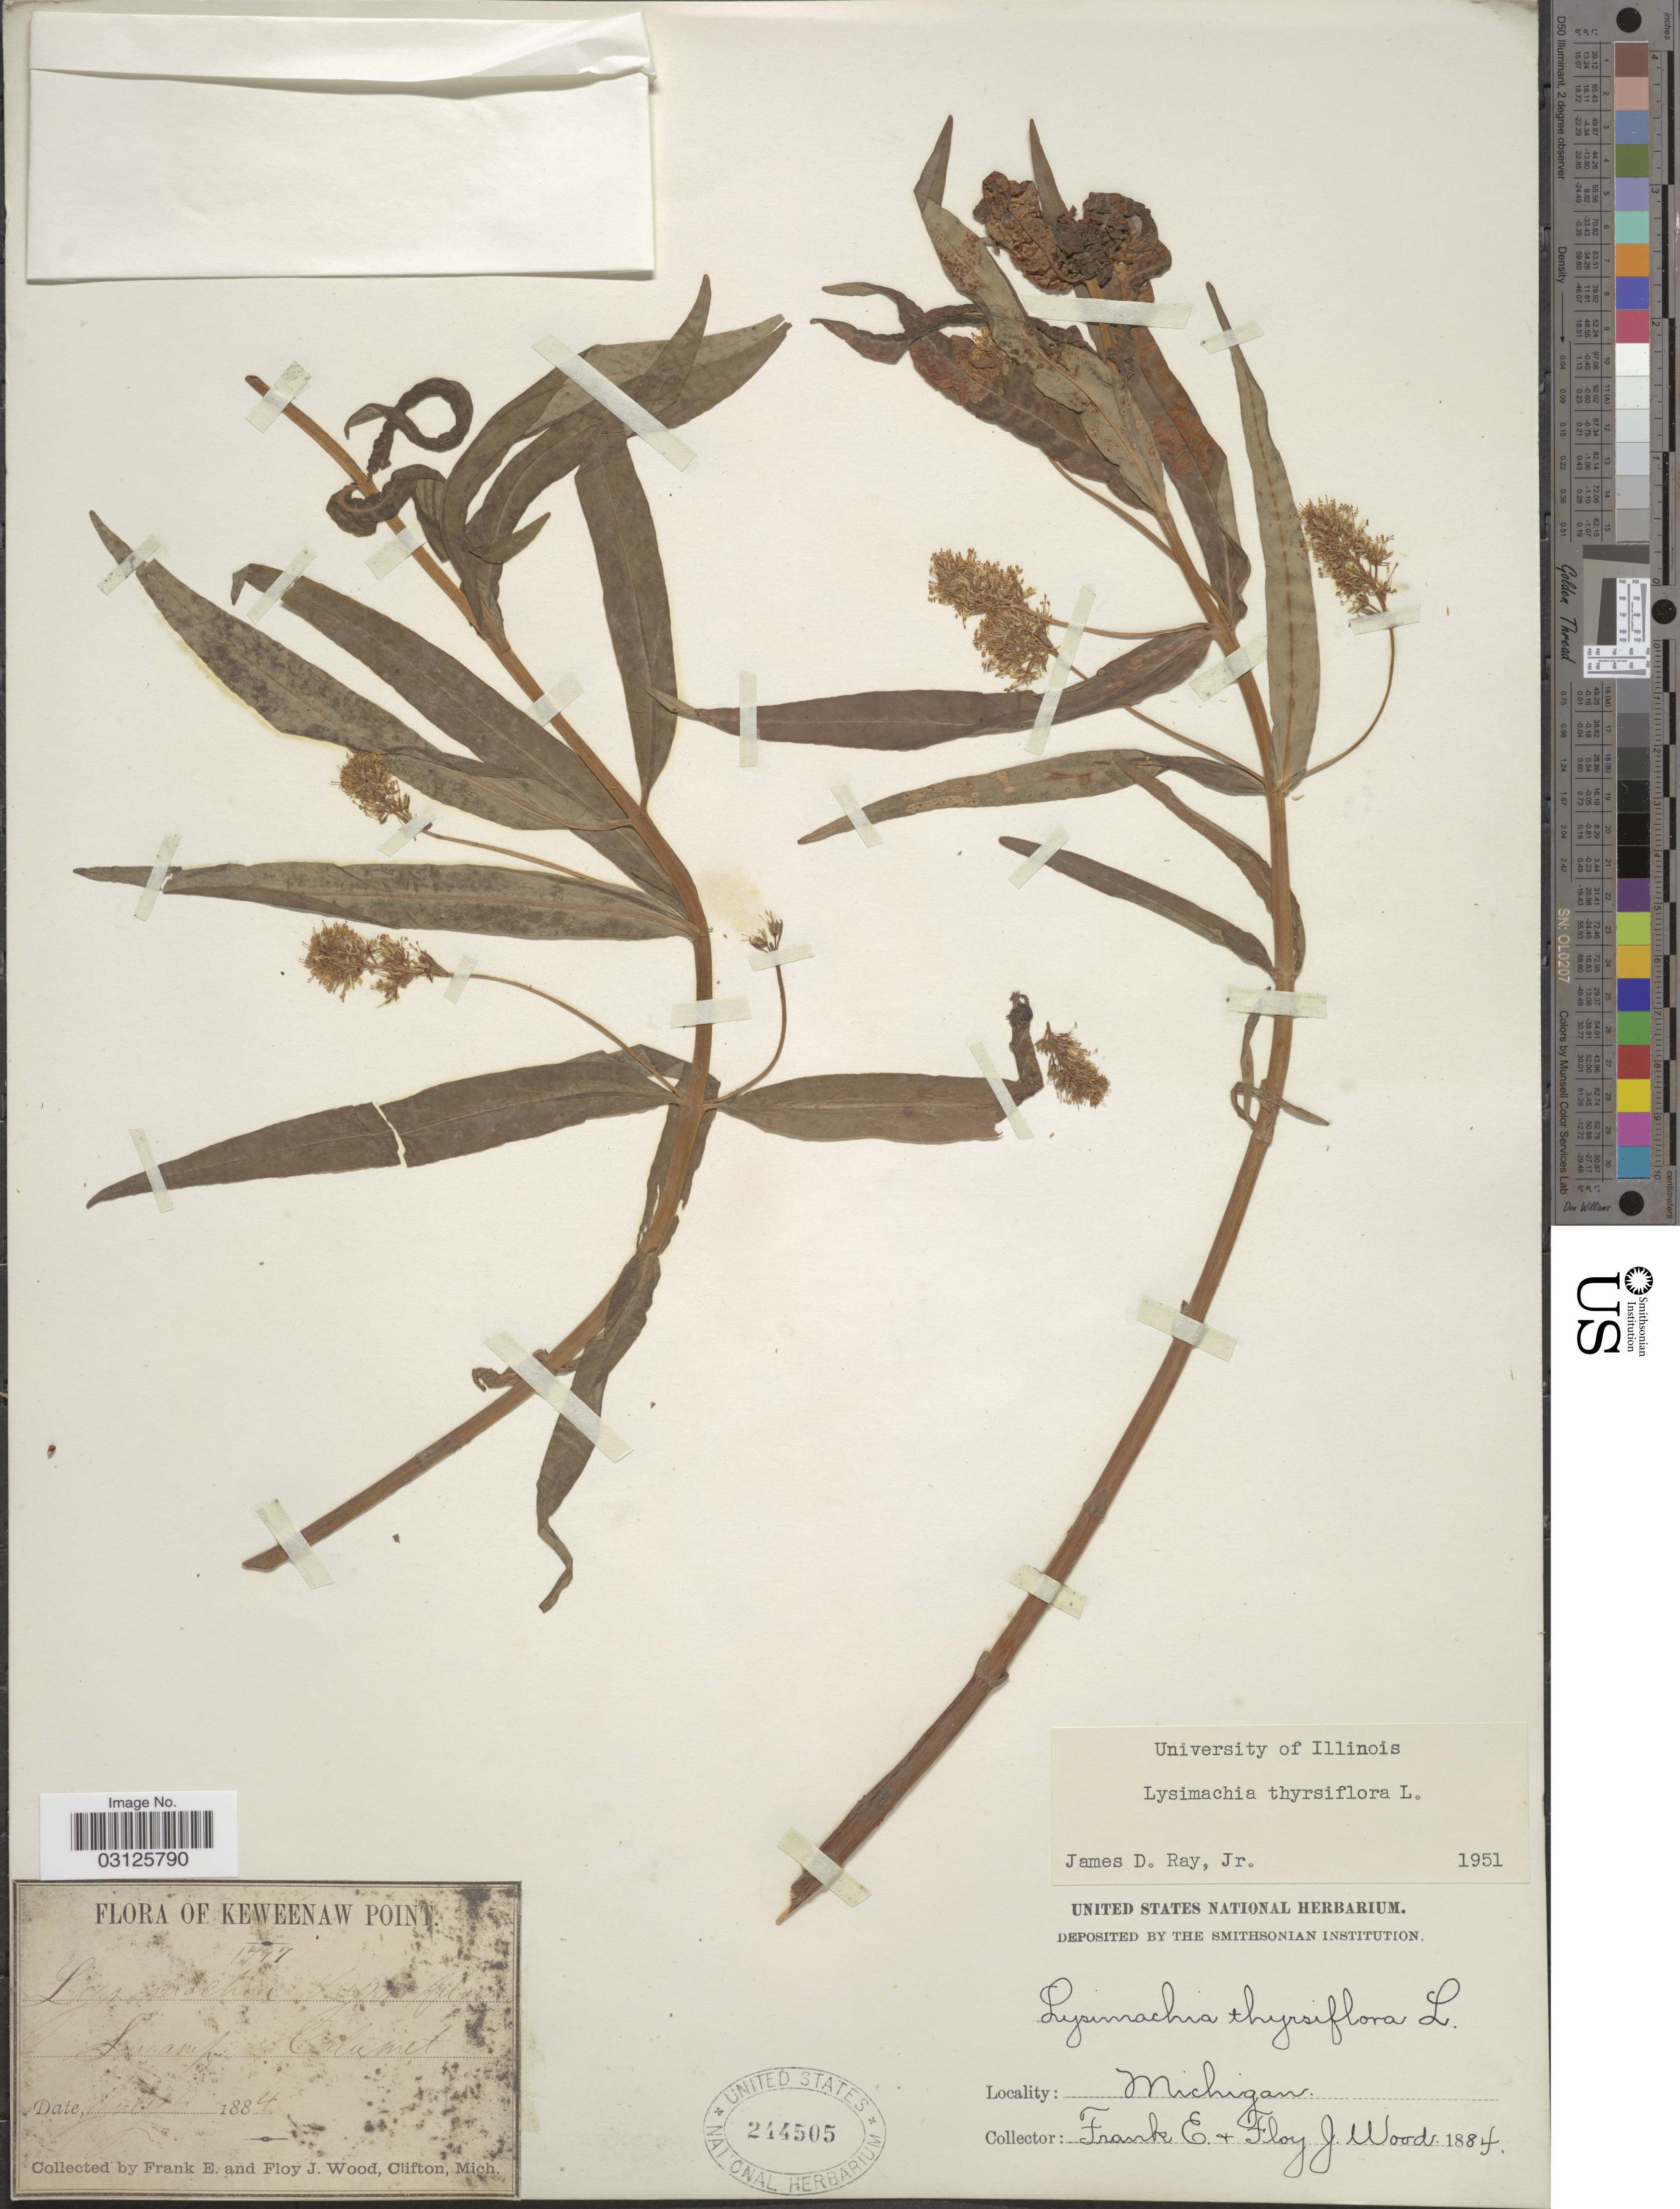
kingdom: Plantae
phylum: Tracheophyta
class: Magnoliopsida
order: Ericales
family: Primulaceae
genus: Lysimachia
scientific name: Lysimachia thyrsiflora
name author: L.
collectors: F. Wood & F. Wood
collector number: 1797*?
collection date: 1884-07-04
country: United States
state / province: Michigan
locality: Keweenaw Point. Calumet.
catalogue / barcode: US 244505